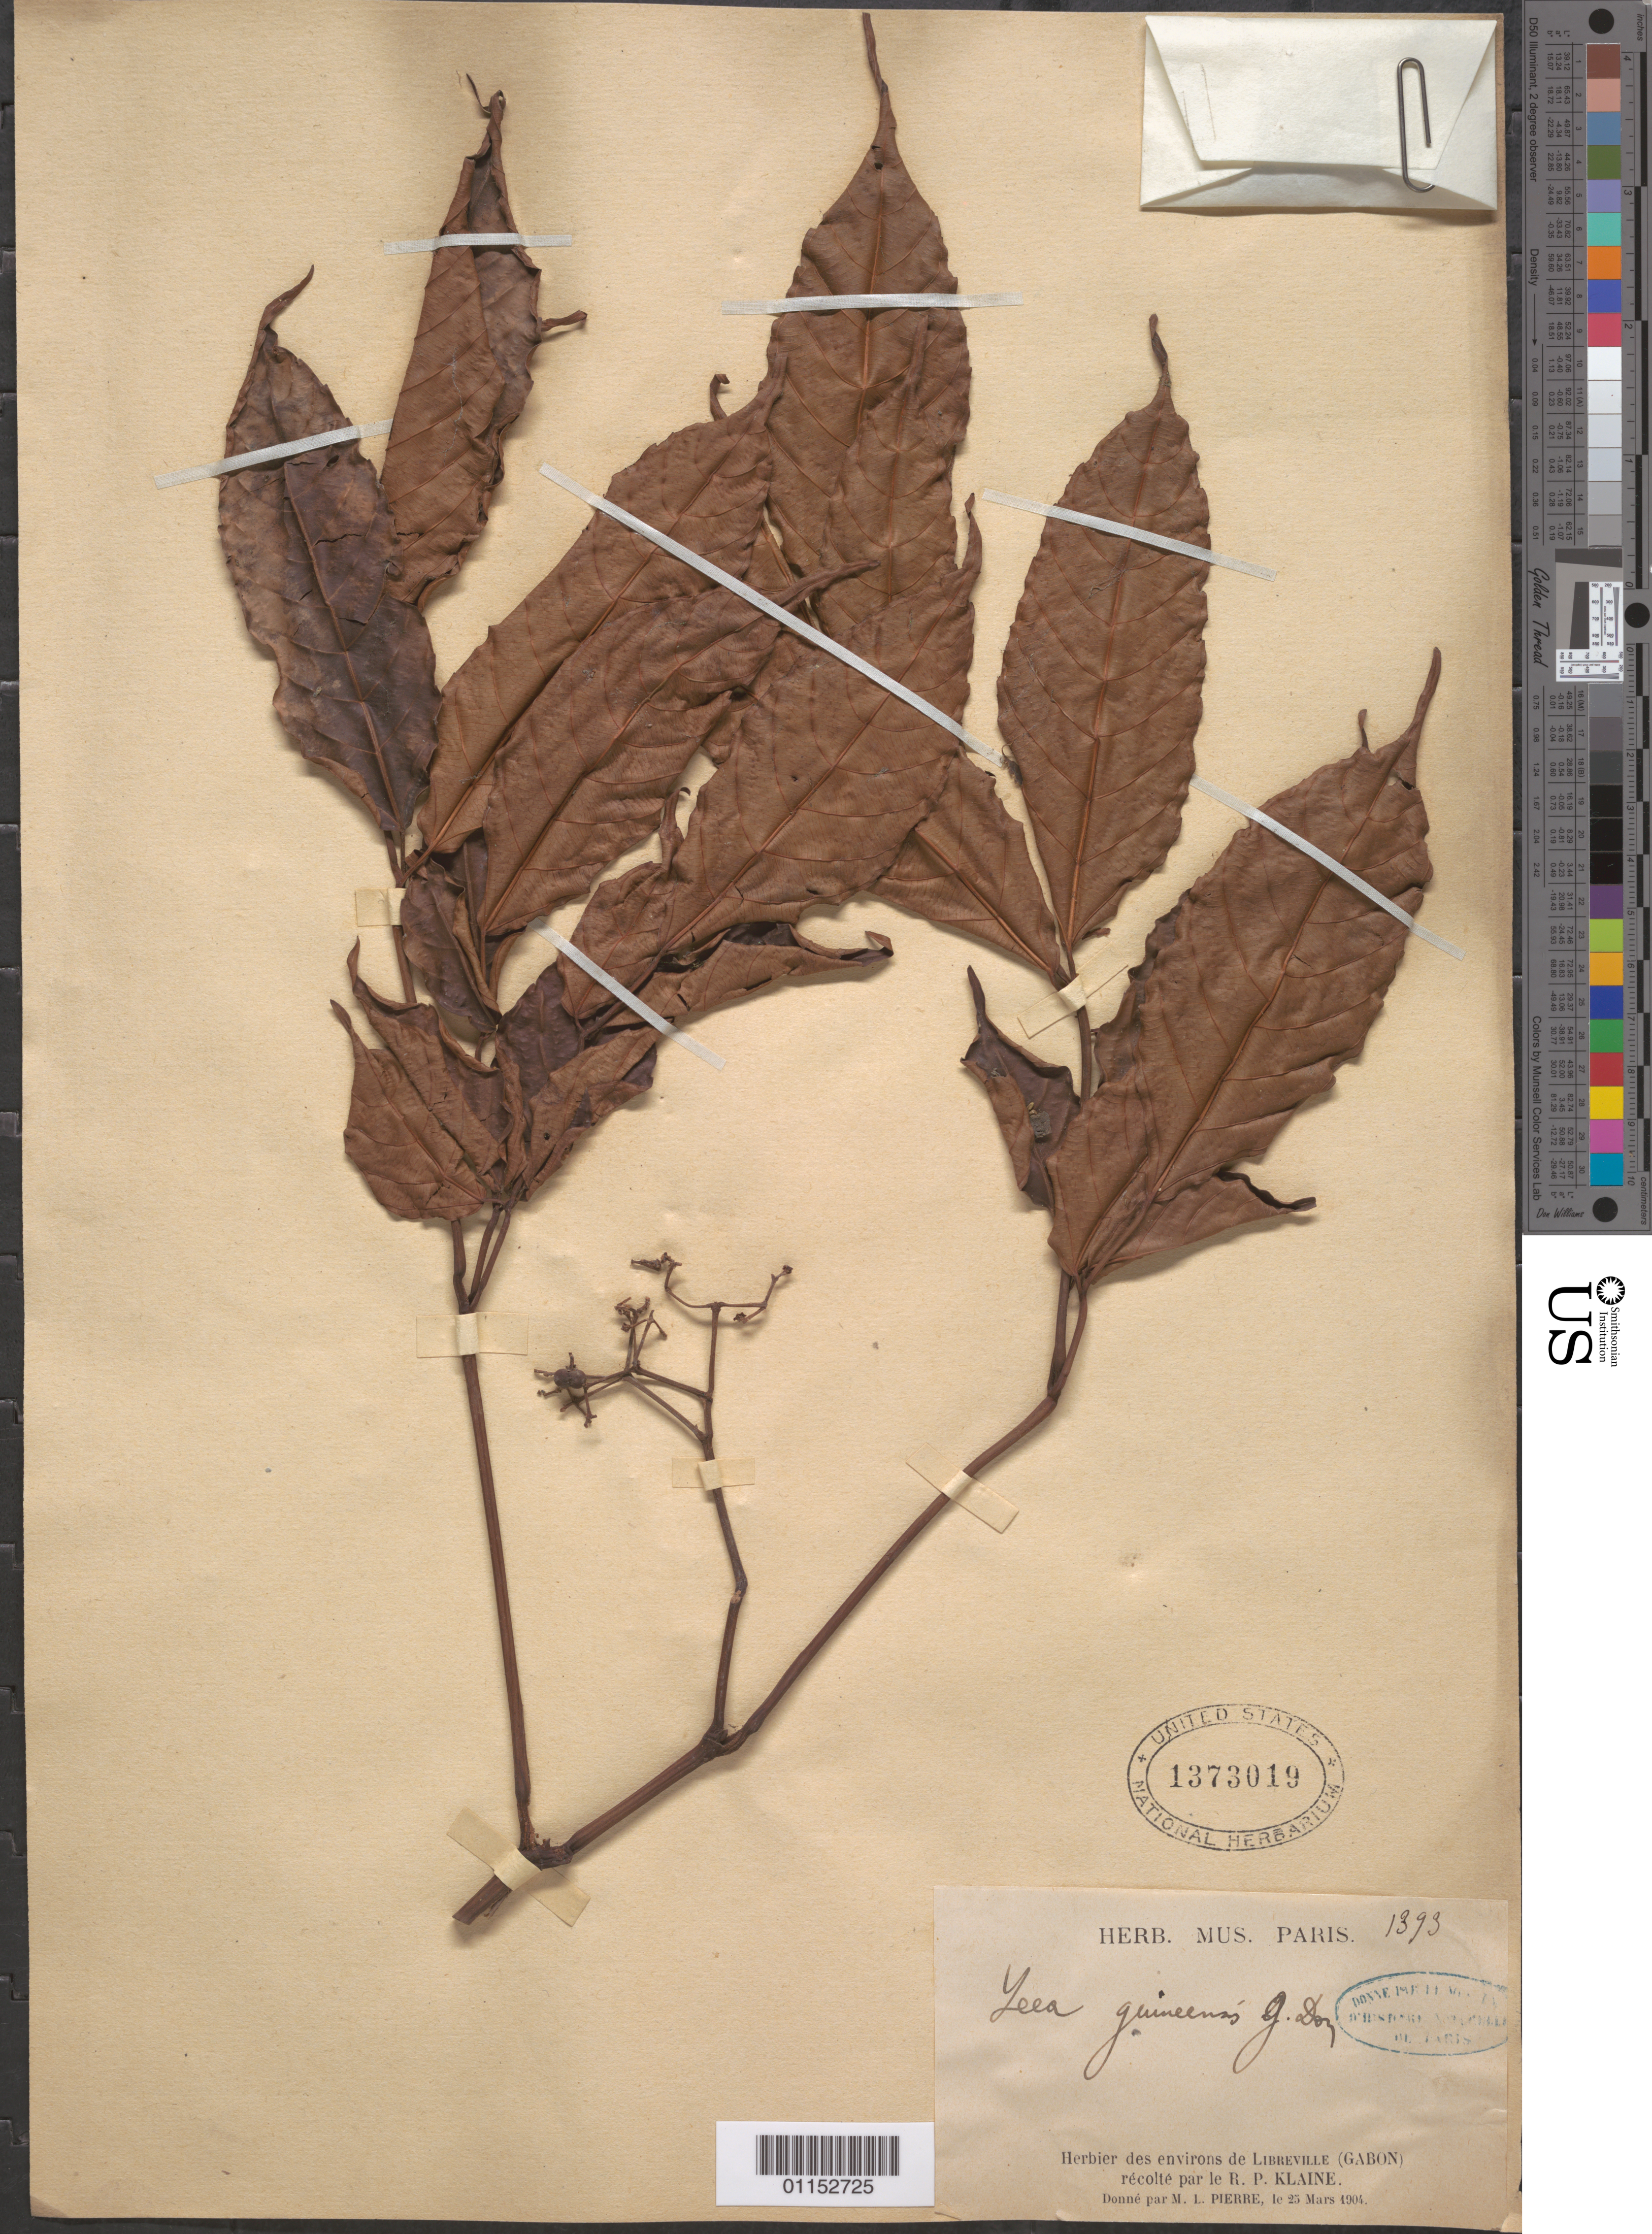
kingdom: Plantae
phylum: Tracheophyta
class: Magnoliopsida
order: Vitales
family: Vitaceae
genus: Leea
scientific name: Leea guineensis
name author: G. Don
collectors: M. L. Pierre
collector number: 1393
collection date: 1904-03-25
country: Gabon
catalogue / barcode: US 1373019